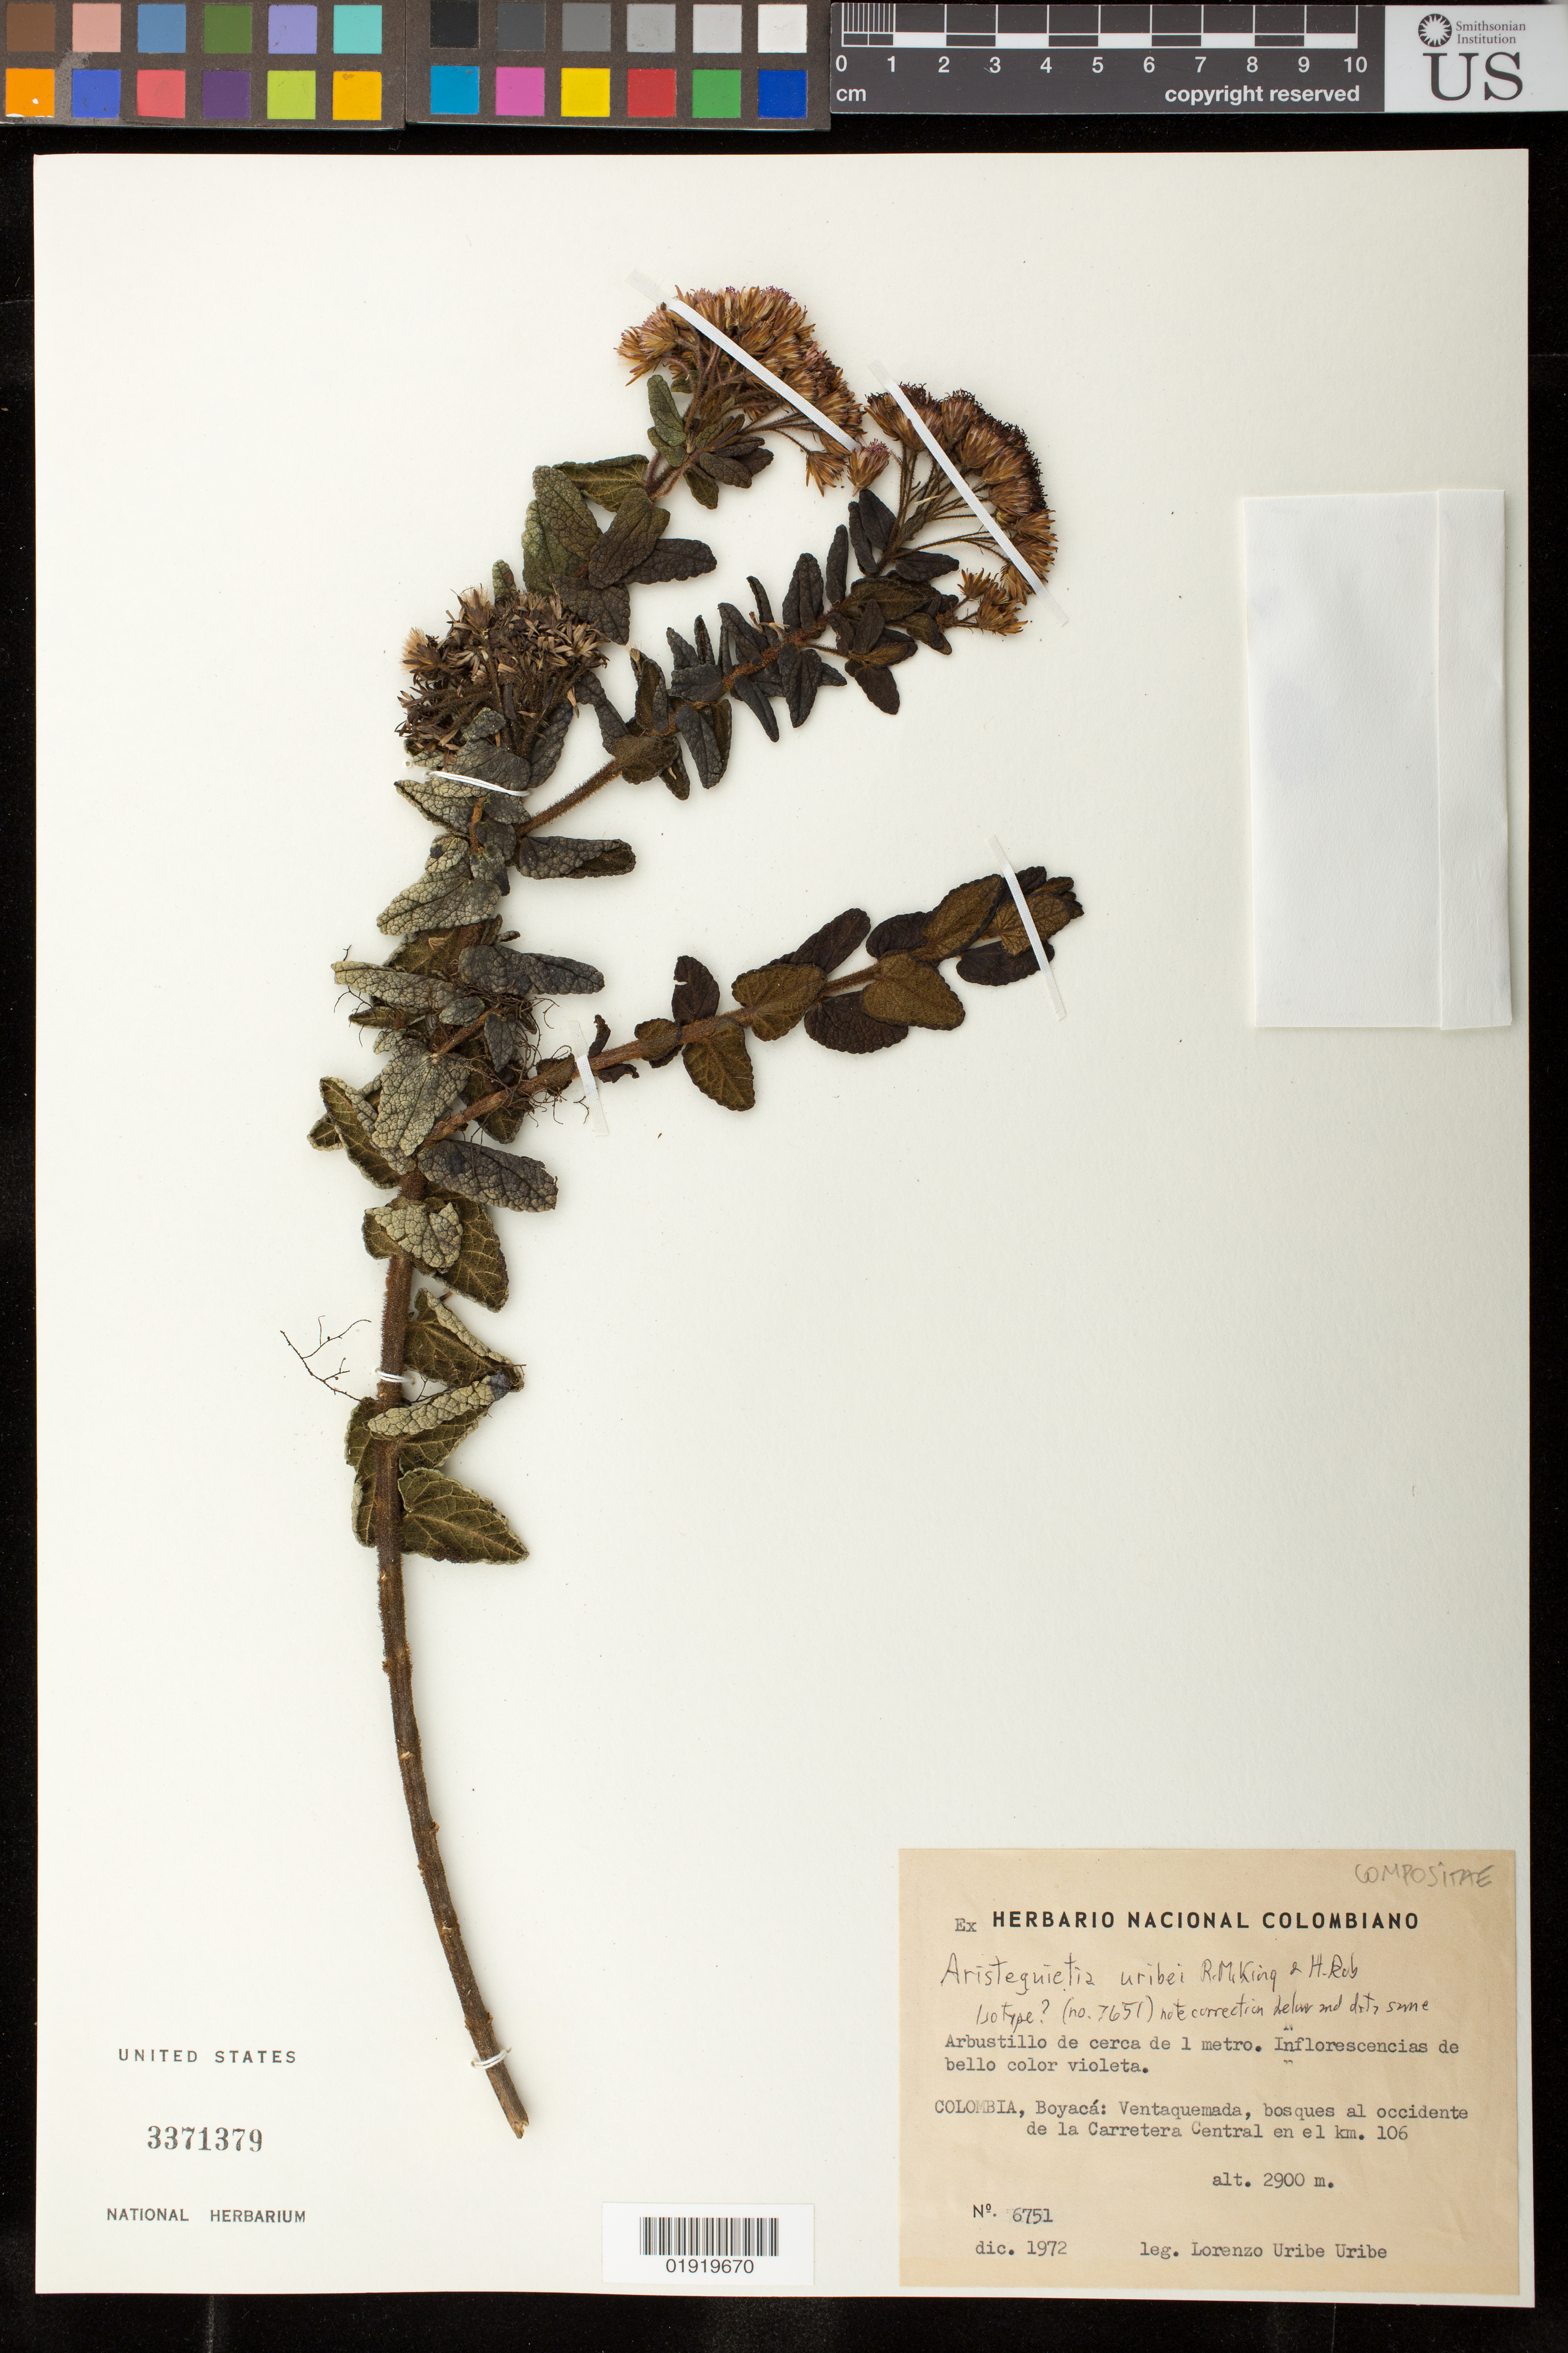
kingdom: Plantae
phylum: Tracheophyta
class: Magnoliopsida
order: Asterales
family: Asteraceae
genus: Aristeguietia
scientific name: Aristeguietia uribei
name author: R.M. King & H. Rob.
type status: Isotype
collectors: L. Uribe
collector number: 6751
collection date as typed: dic. 1972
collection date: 1972-12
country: Colombia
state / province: Boyacá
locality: Boyacá: Ventaquemada, bosques al occidente de la Carretera Central en el km. 106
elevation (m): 2900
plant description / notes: Presumably a duplicate of the holotype, but (mis?) numbered as 6751; holotype is 7651, but all other label data are consistent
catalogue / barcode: US 3371379